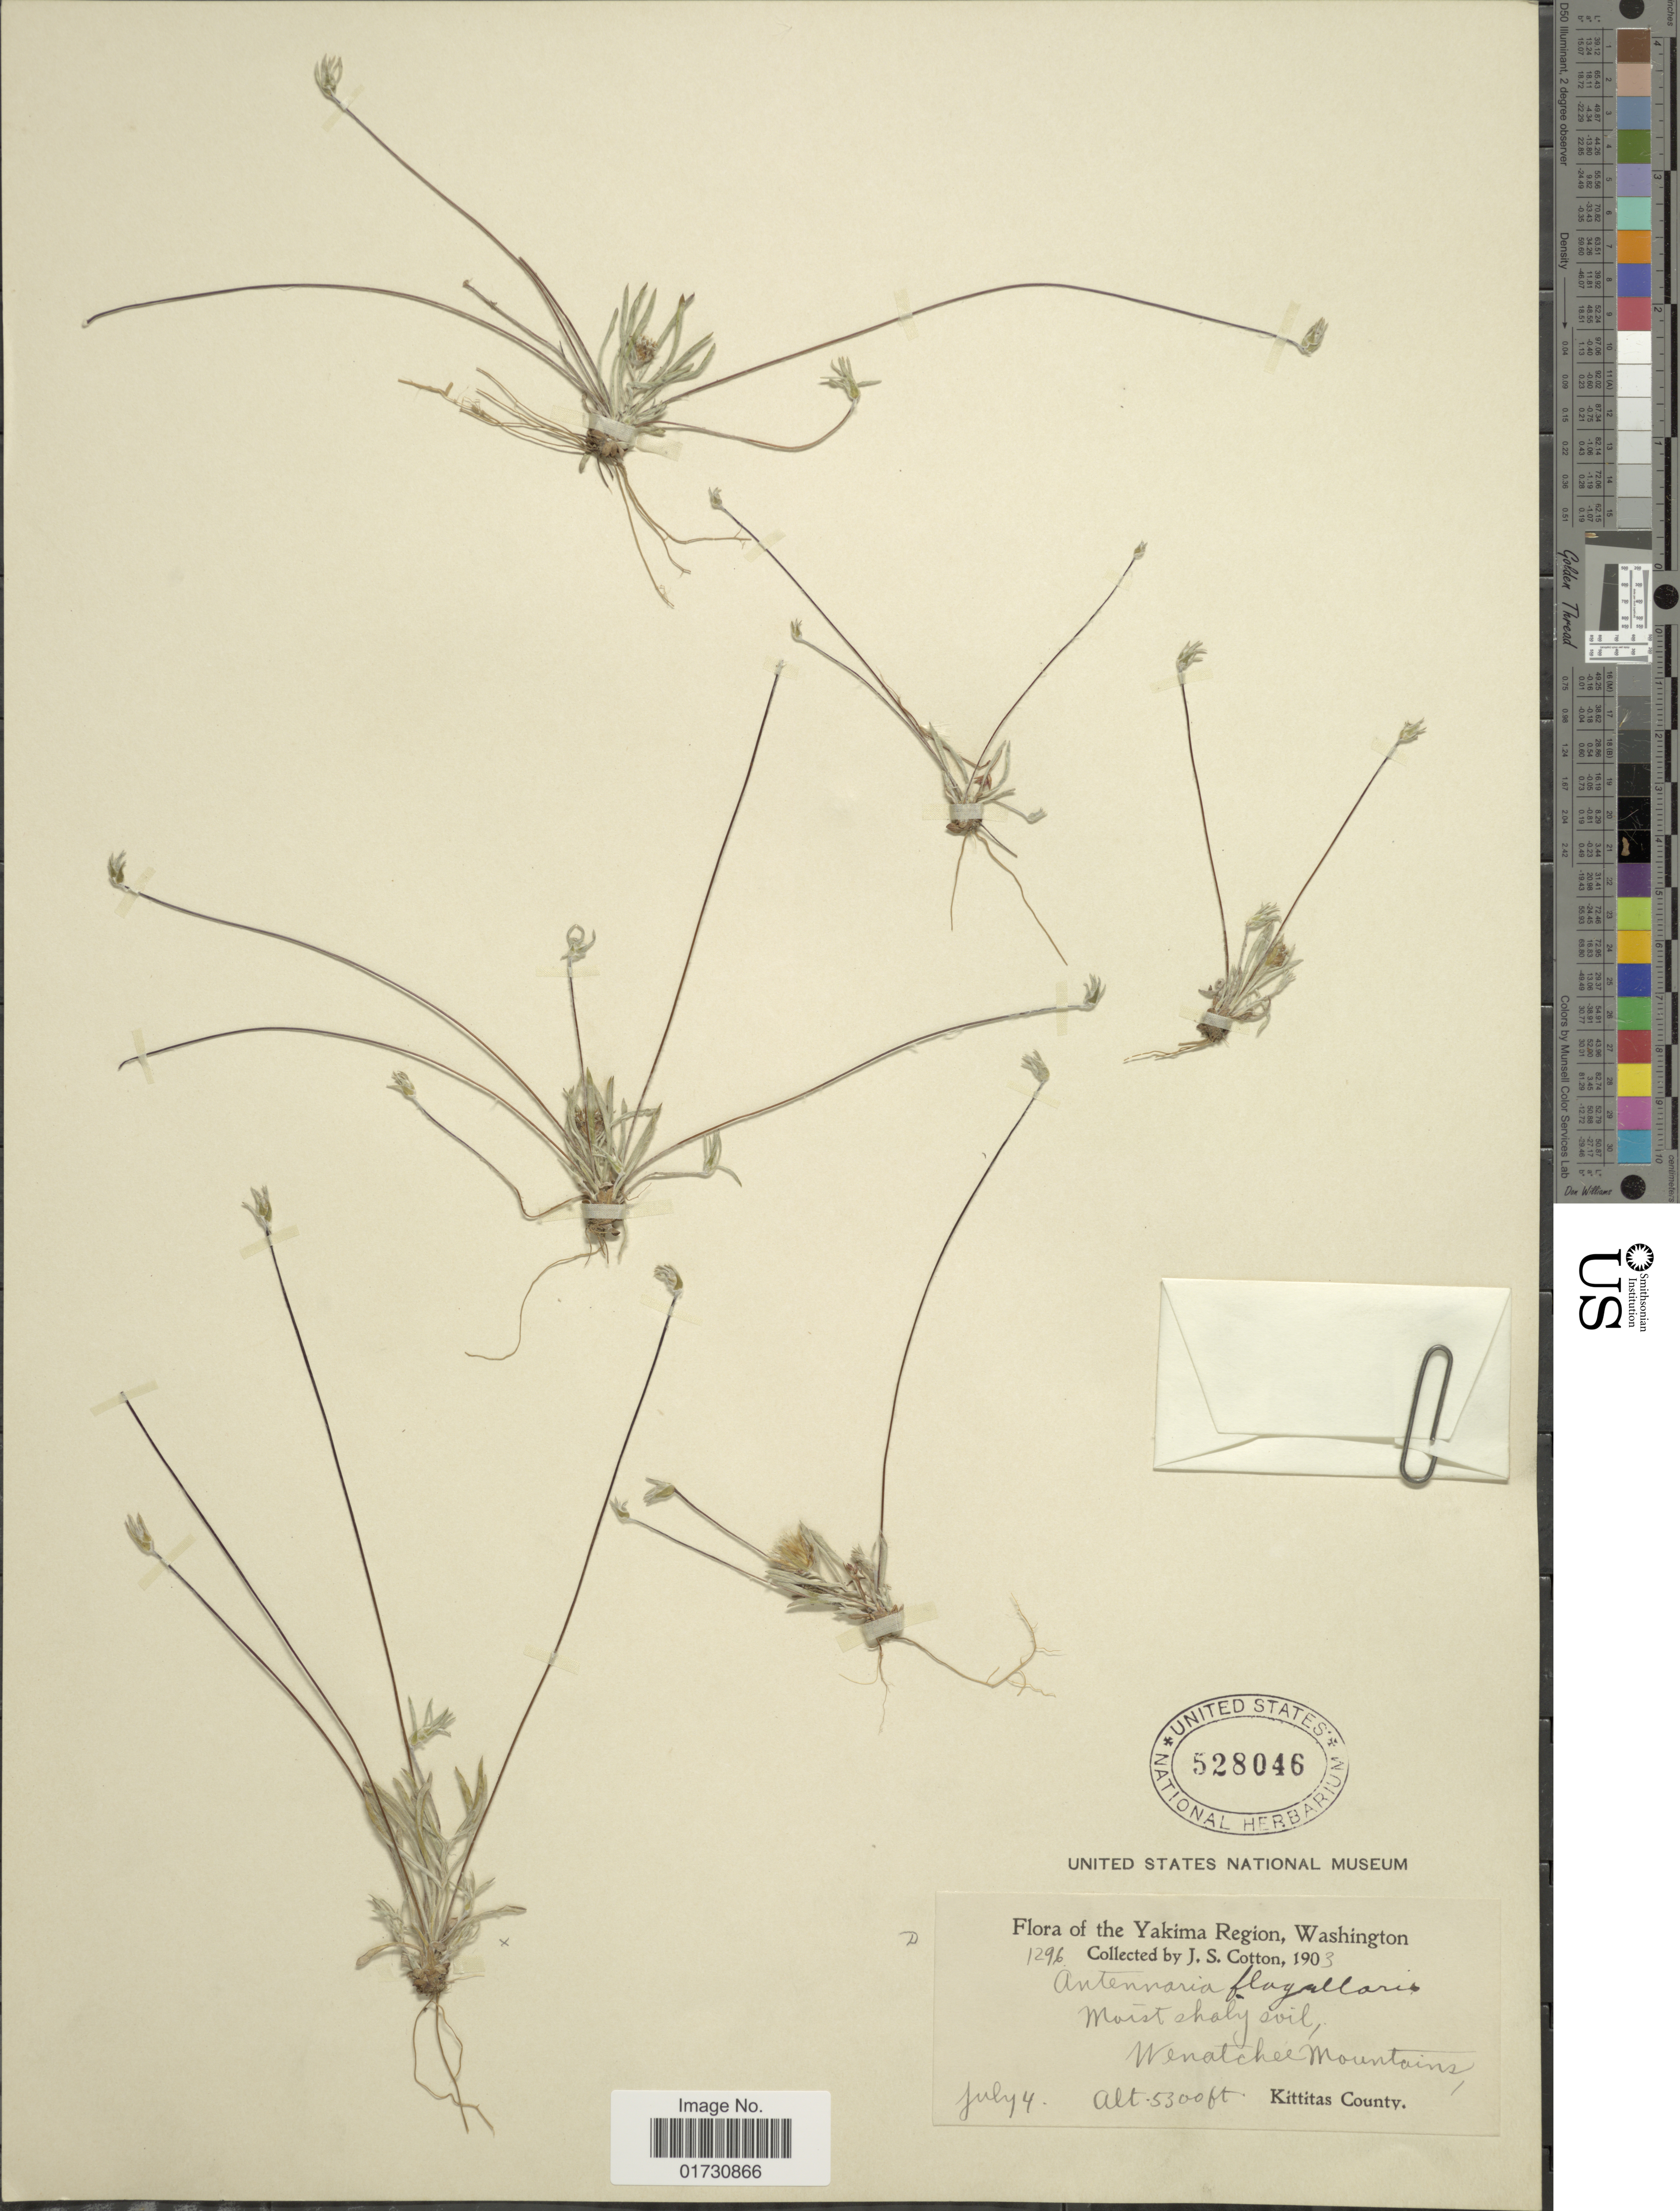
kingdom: Plantae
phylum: Tracheophyta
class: Magnoliopsida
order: Asterales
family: Asteraceae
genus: Antennaria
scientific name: Antennaria flagellaris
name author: A. Gray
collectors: J. S. Cotton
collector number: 1296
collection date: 1903-07-04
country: United States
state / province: Washington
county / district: Yakima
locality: The Yakima Region, Washington, Wenatchee Mountains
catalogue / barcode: US 528046